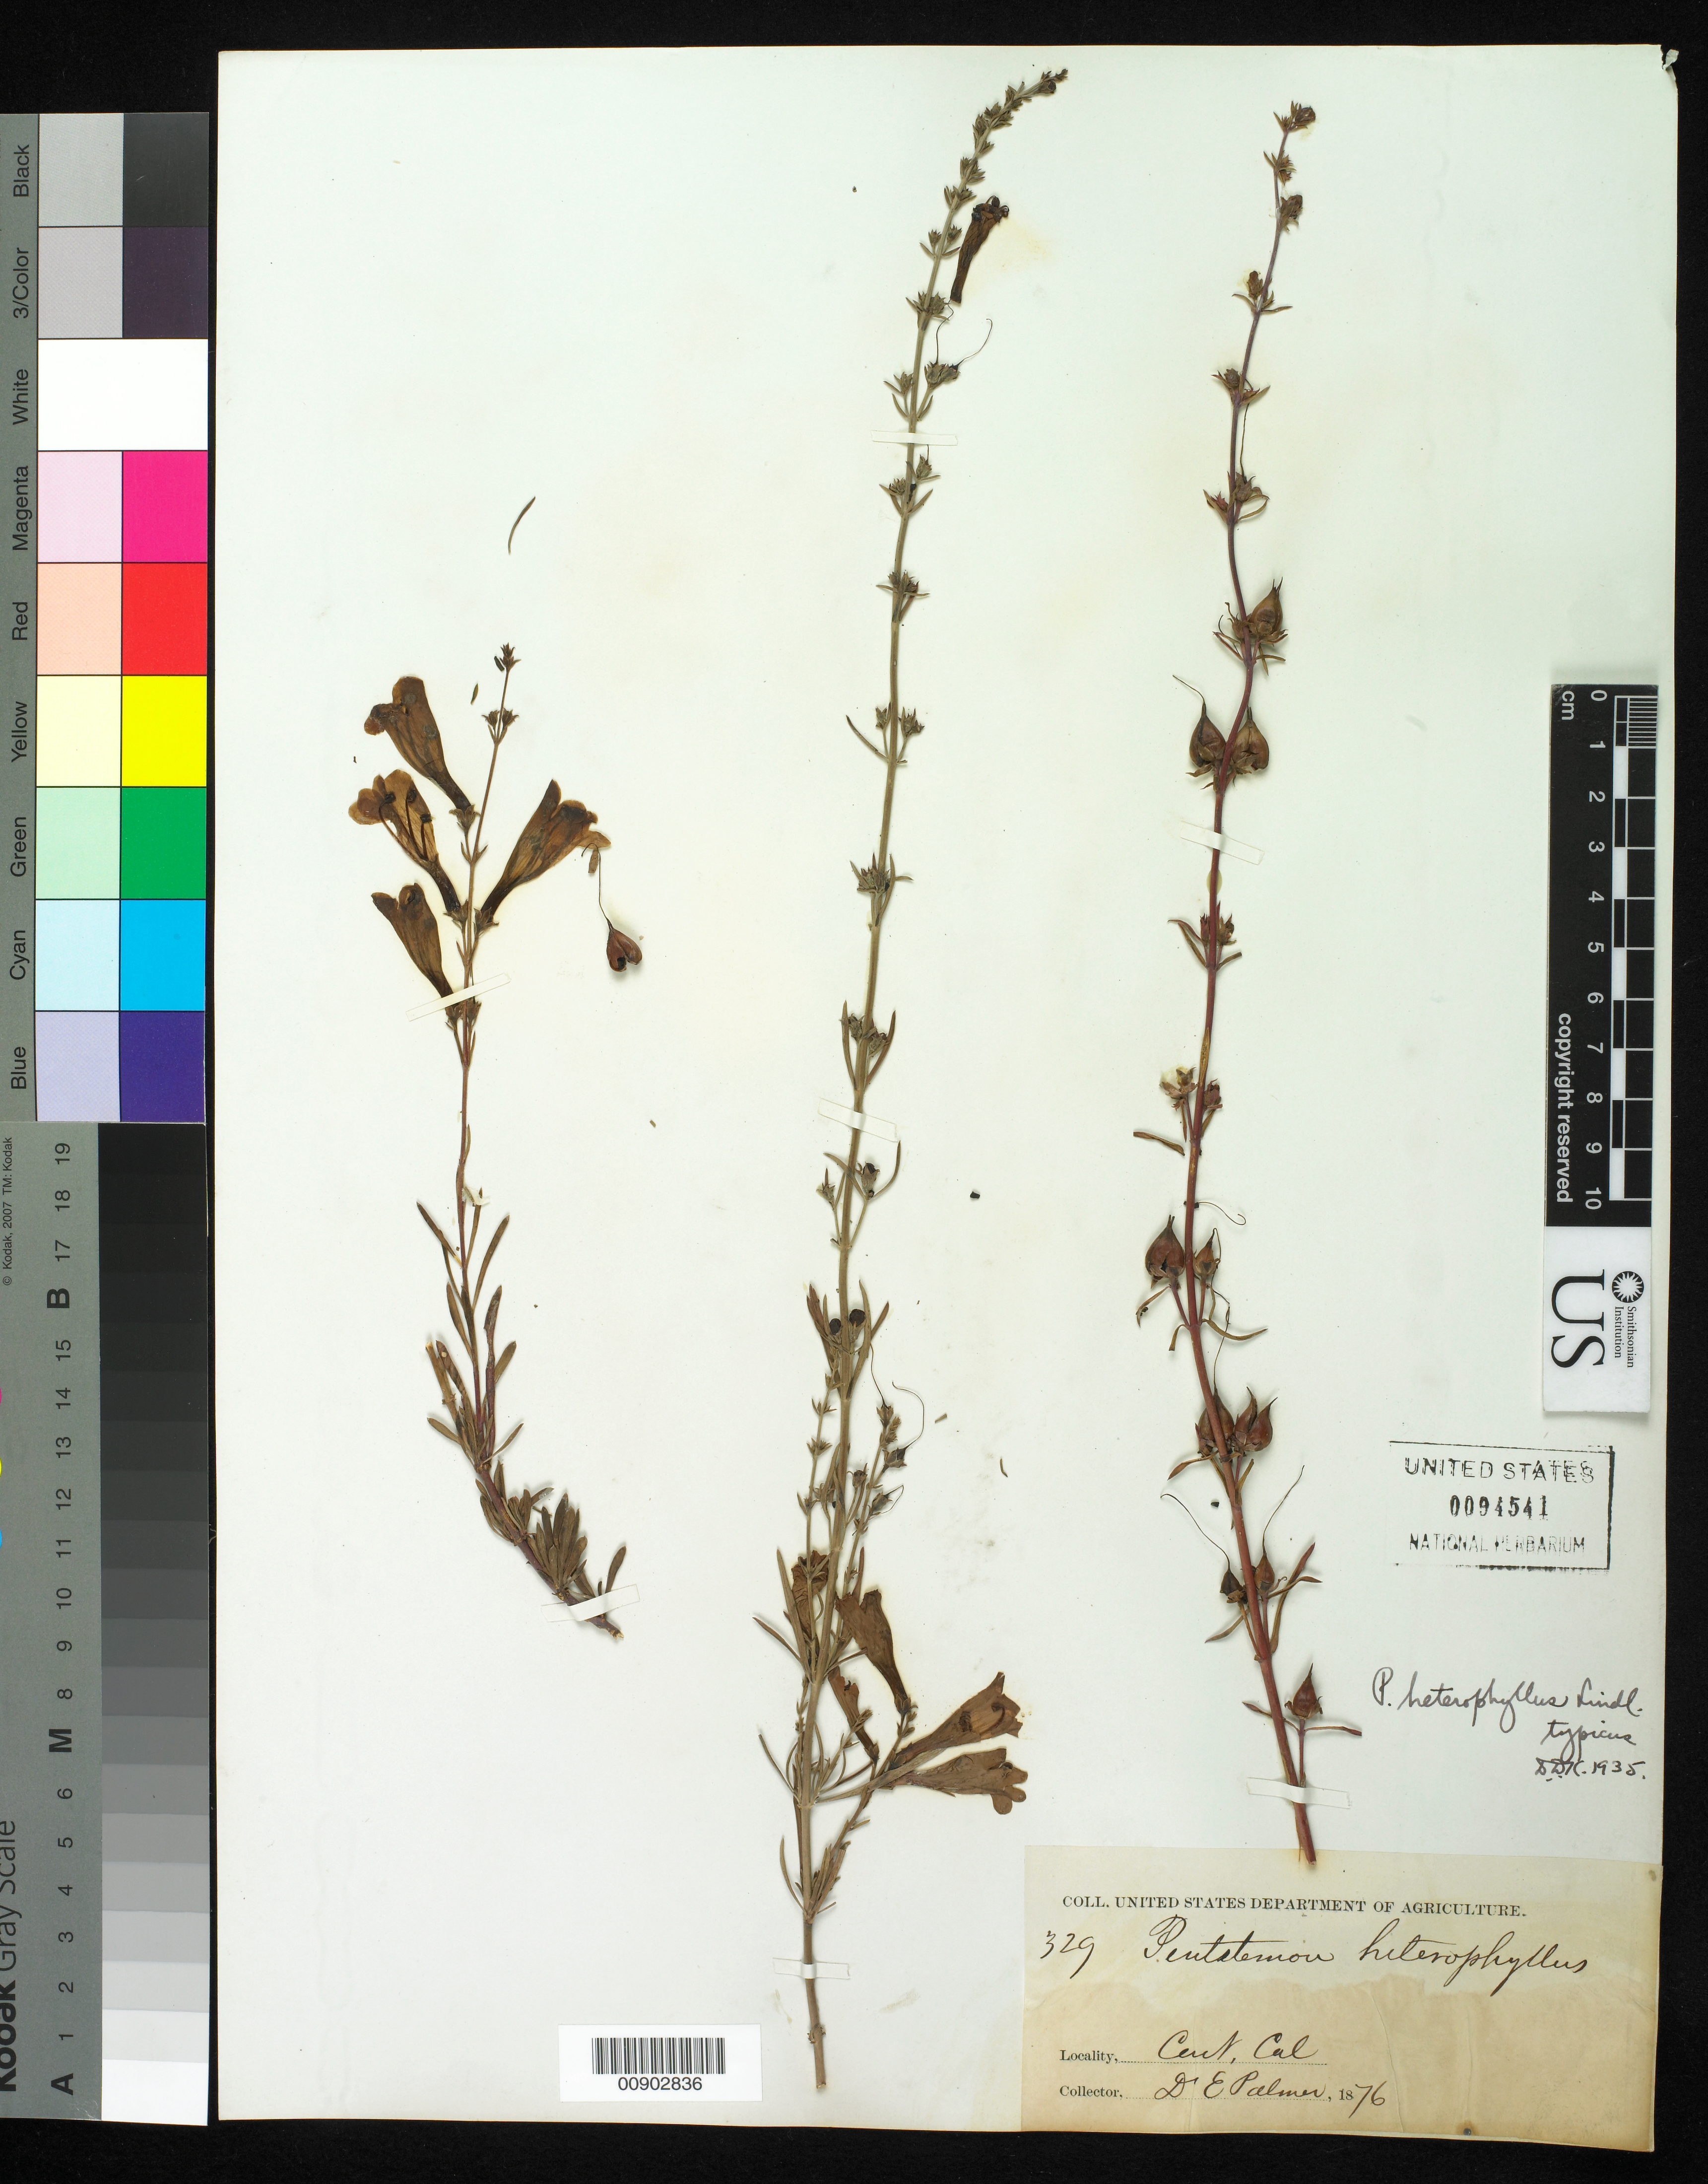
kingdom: Plantae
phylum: Tracheophyta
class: Magnoliopsida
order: Lamiales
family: Plantaginaceae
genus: Penstemon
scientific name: Penstemon heterophyllus var. heterophyllus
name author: Lindl.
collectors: E. Palmer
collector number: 329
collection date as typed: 1876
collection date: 1876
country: United States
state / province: California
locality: Central California.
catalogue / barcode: US 94541